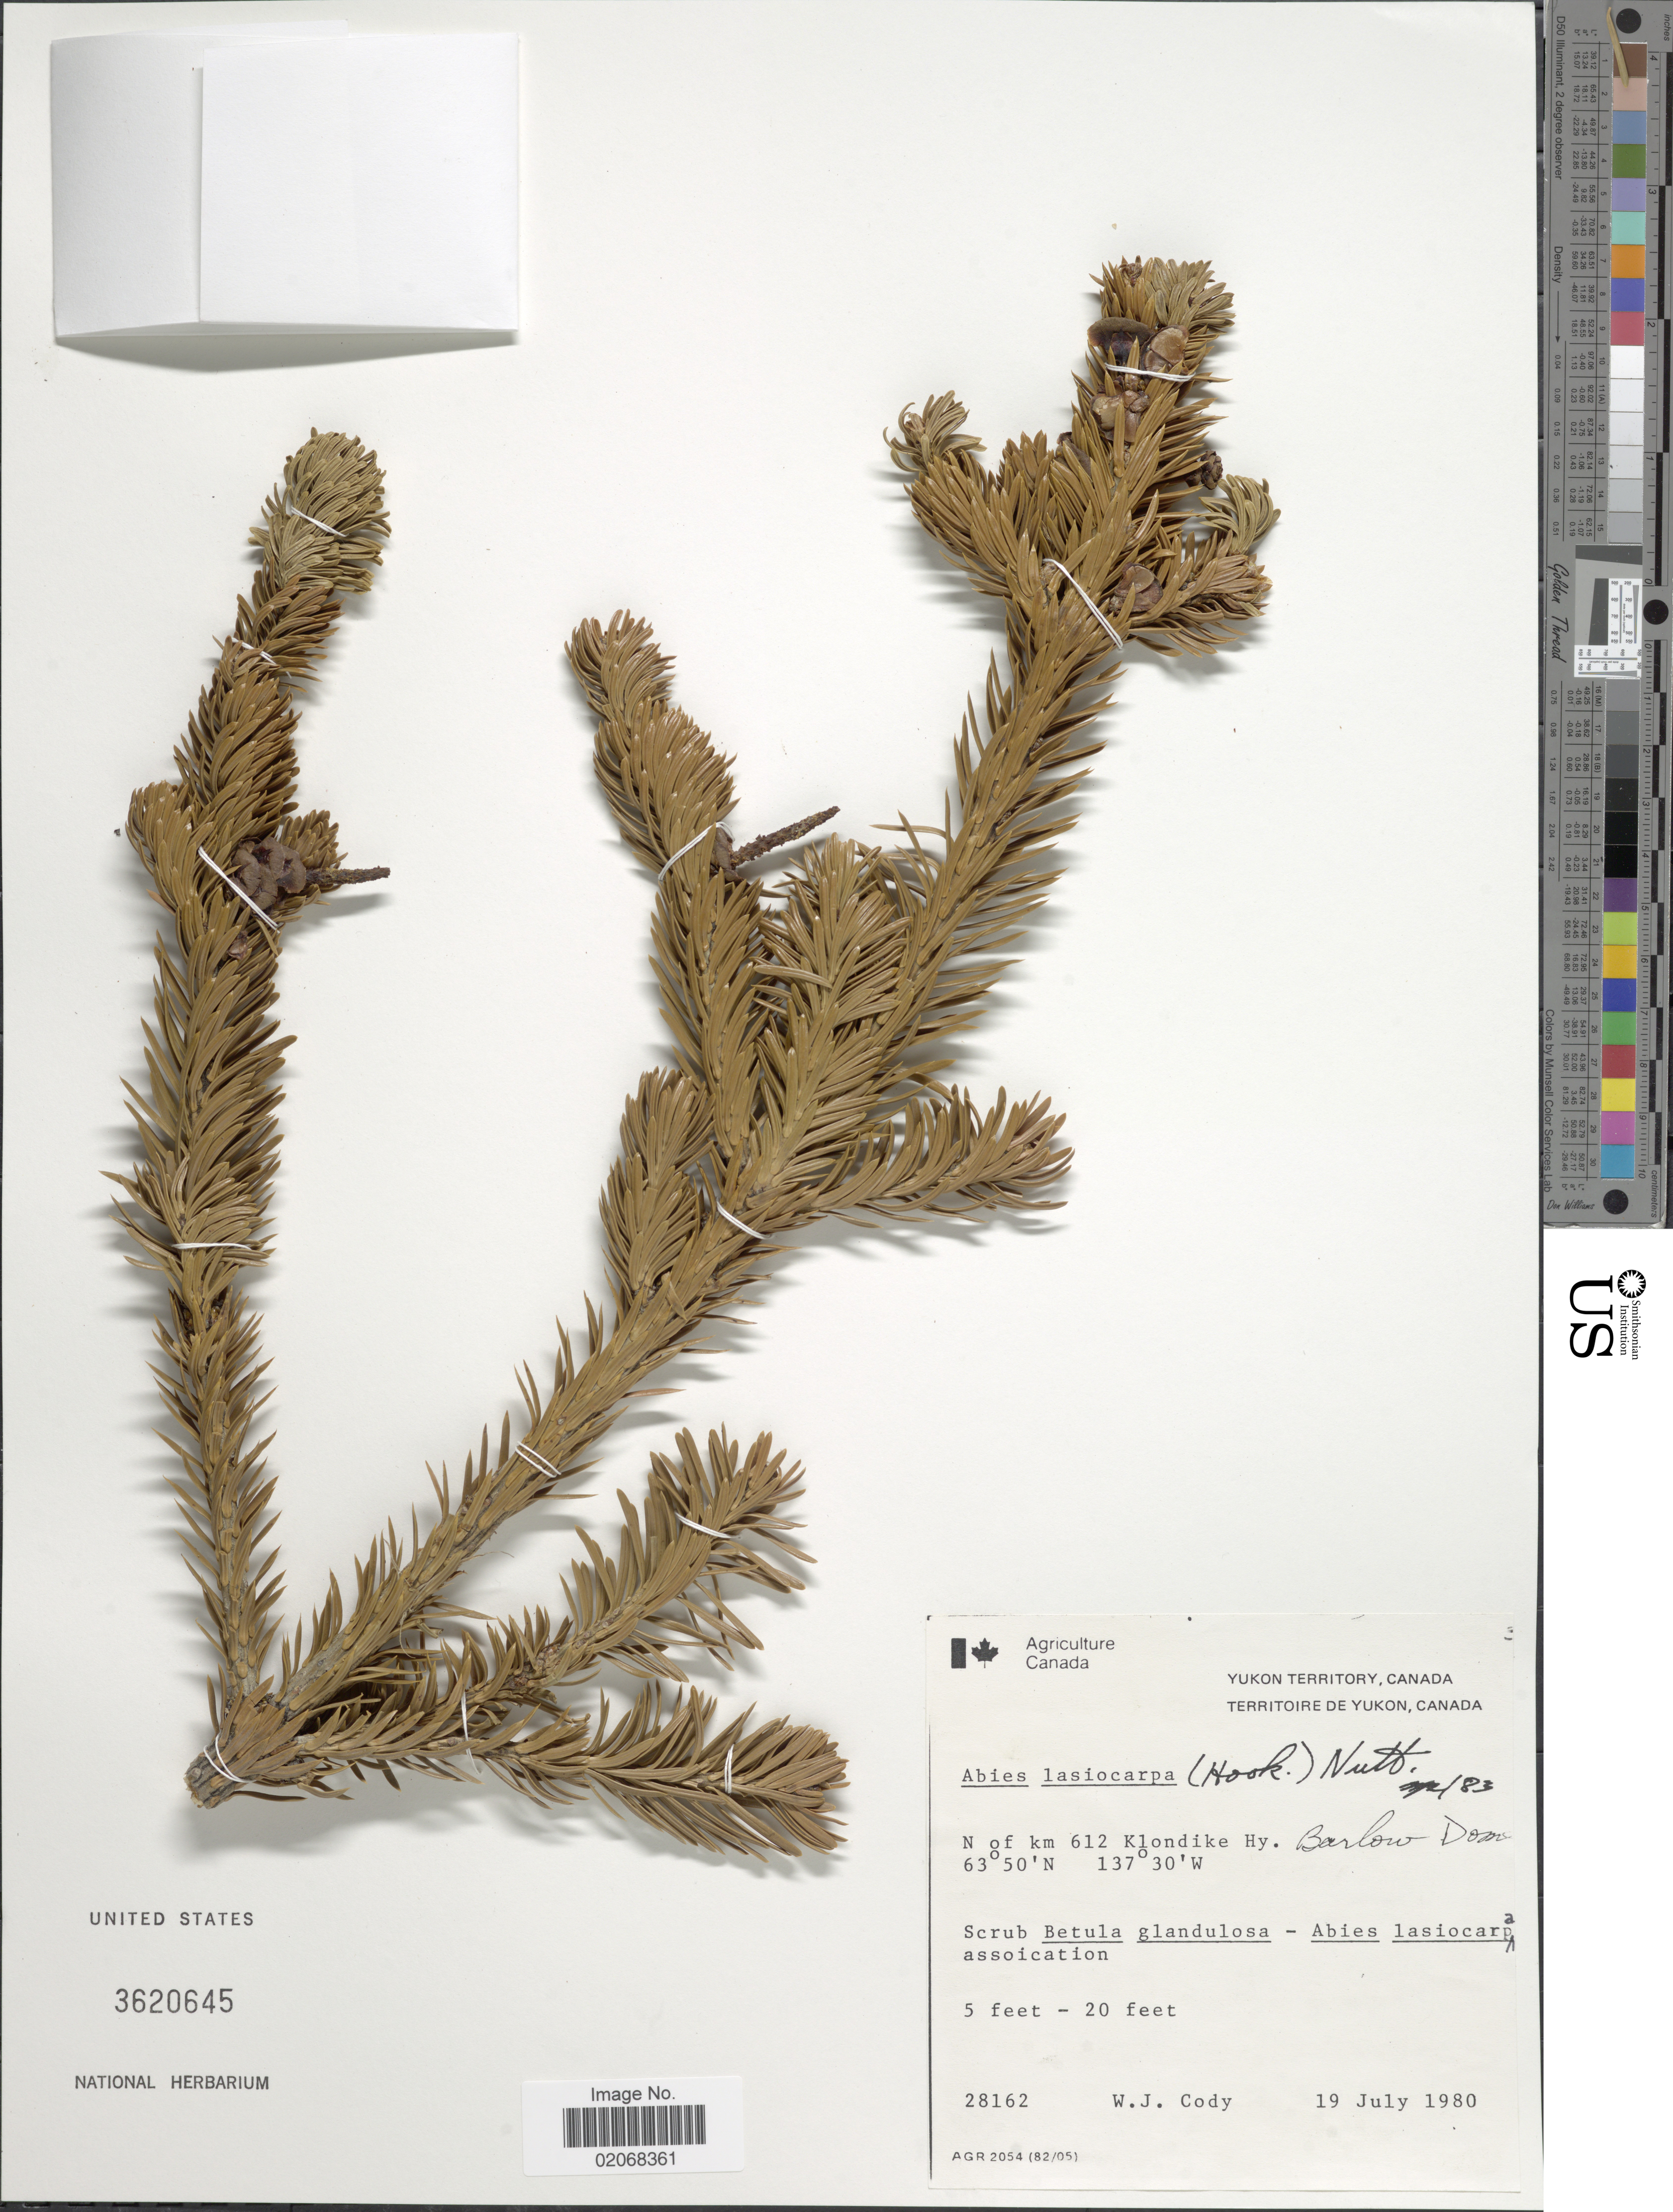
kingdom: Plantae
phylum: Tracheophyta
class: Pinopsida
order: Pinales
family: Pinaceae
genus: Abies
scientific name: Abies lasiocarpa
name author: (Hook.) Nutt.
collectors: W. Cody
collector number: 28162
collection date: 1980-07-19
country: Canada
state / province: Yukon Territory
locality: N of km 612 Klondike Hy. Barlow Dome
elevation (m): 2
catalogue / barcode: US 3620645